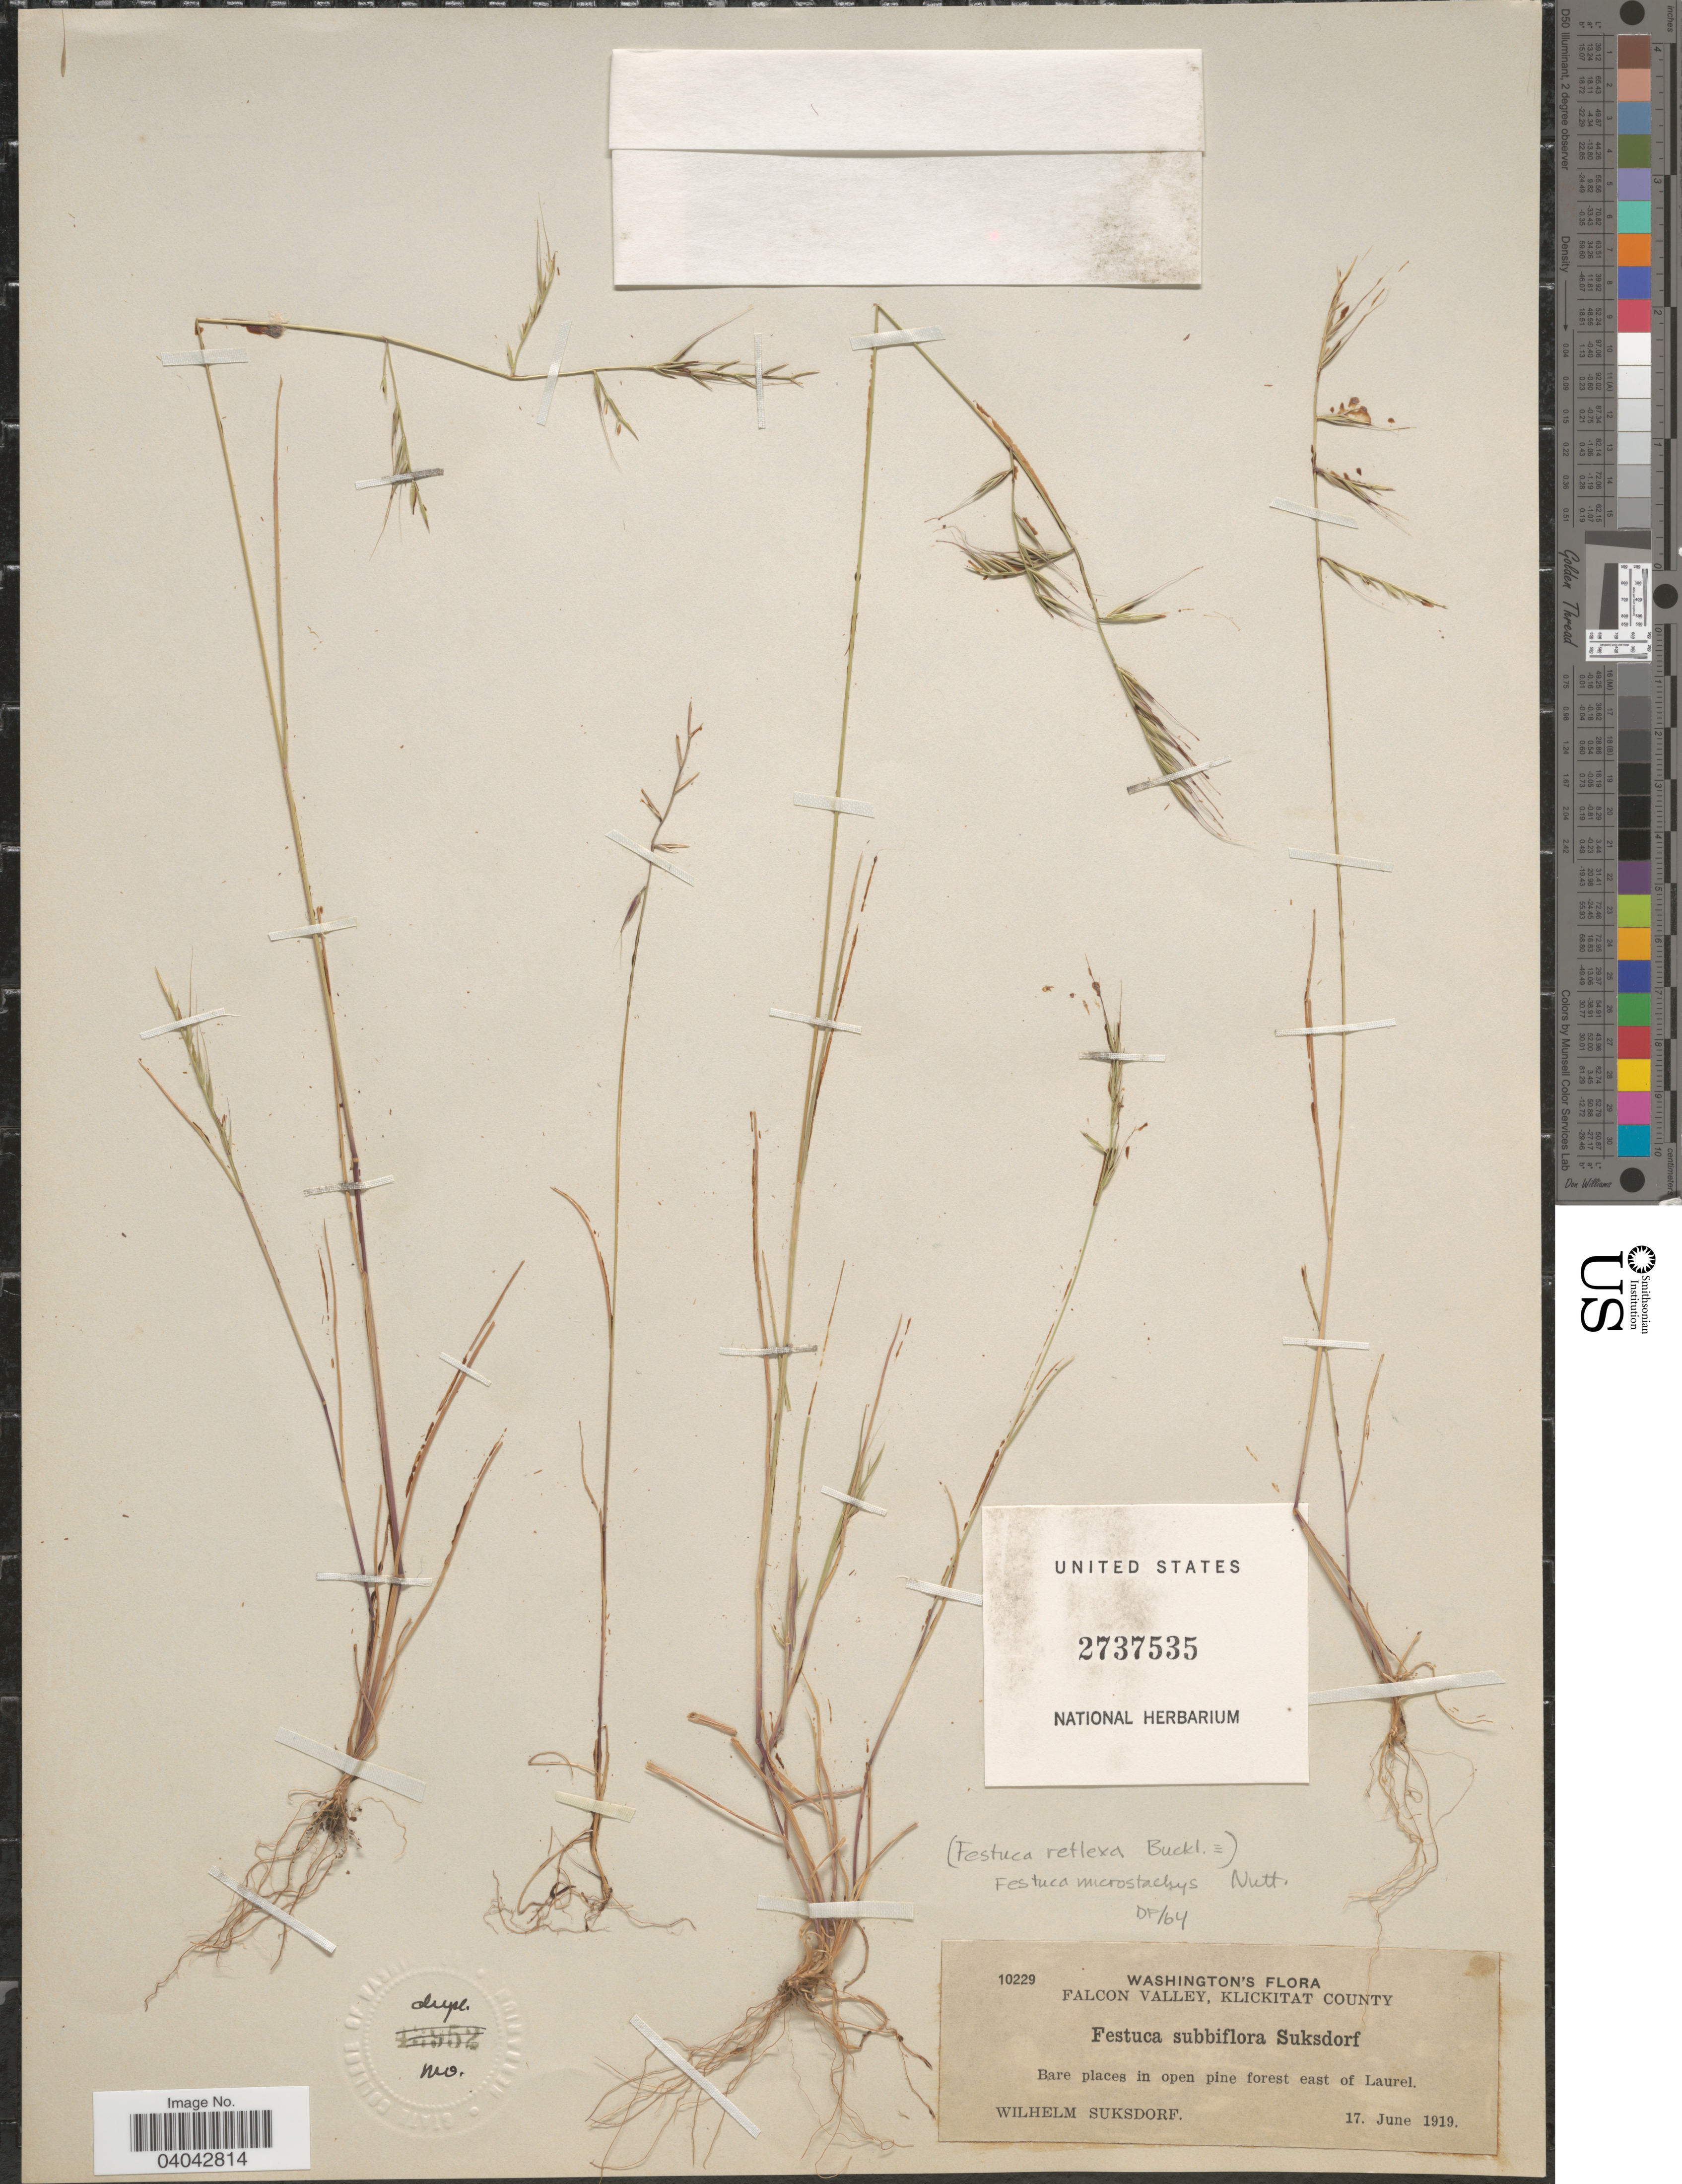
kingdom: Plantae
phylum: Tracheophyta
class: Liliopsida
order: Poales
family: Poaceae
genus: Festuca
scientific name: Festuca microstachys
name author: Nutt.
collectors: W. N. Suksdorf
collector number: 10229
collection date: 1919-06-17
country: United States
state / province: Washington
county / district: Klickitat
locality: Falcon Valley, Klickitat County. Bare places in open pine forest east of Laurel.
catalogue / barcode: US 2737535